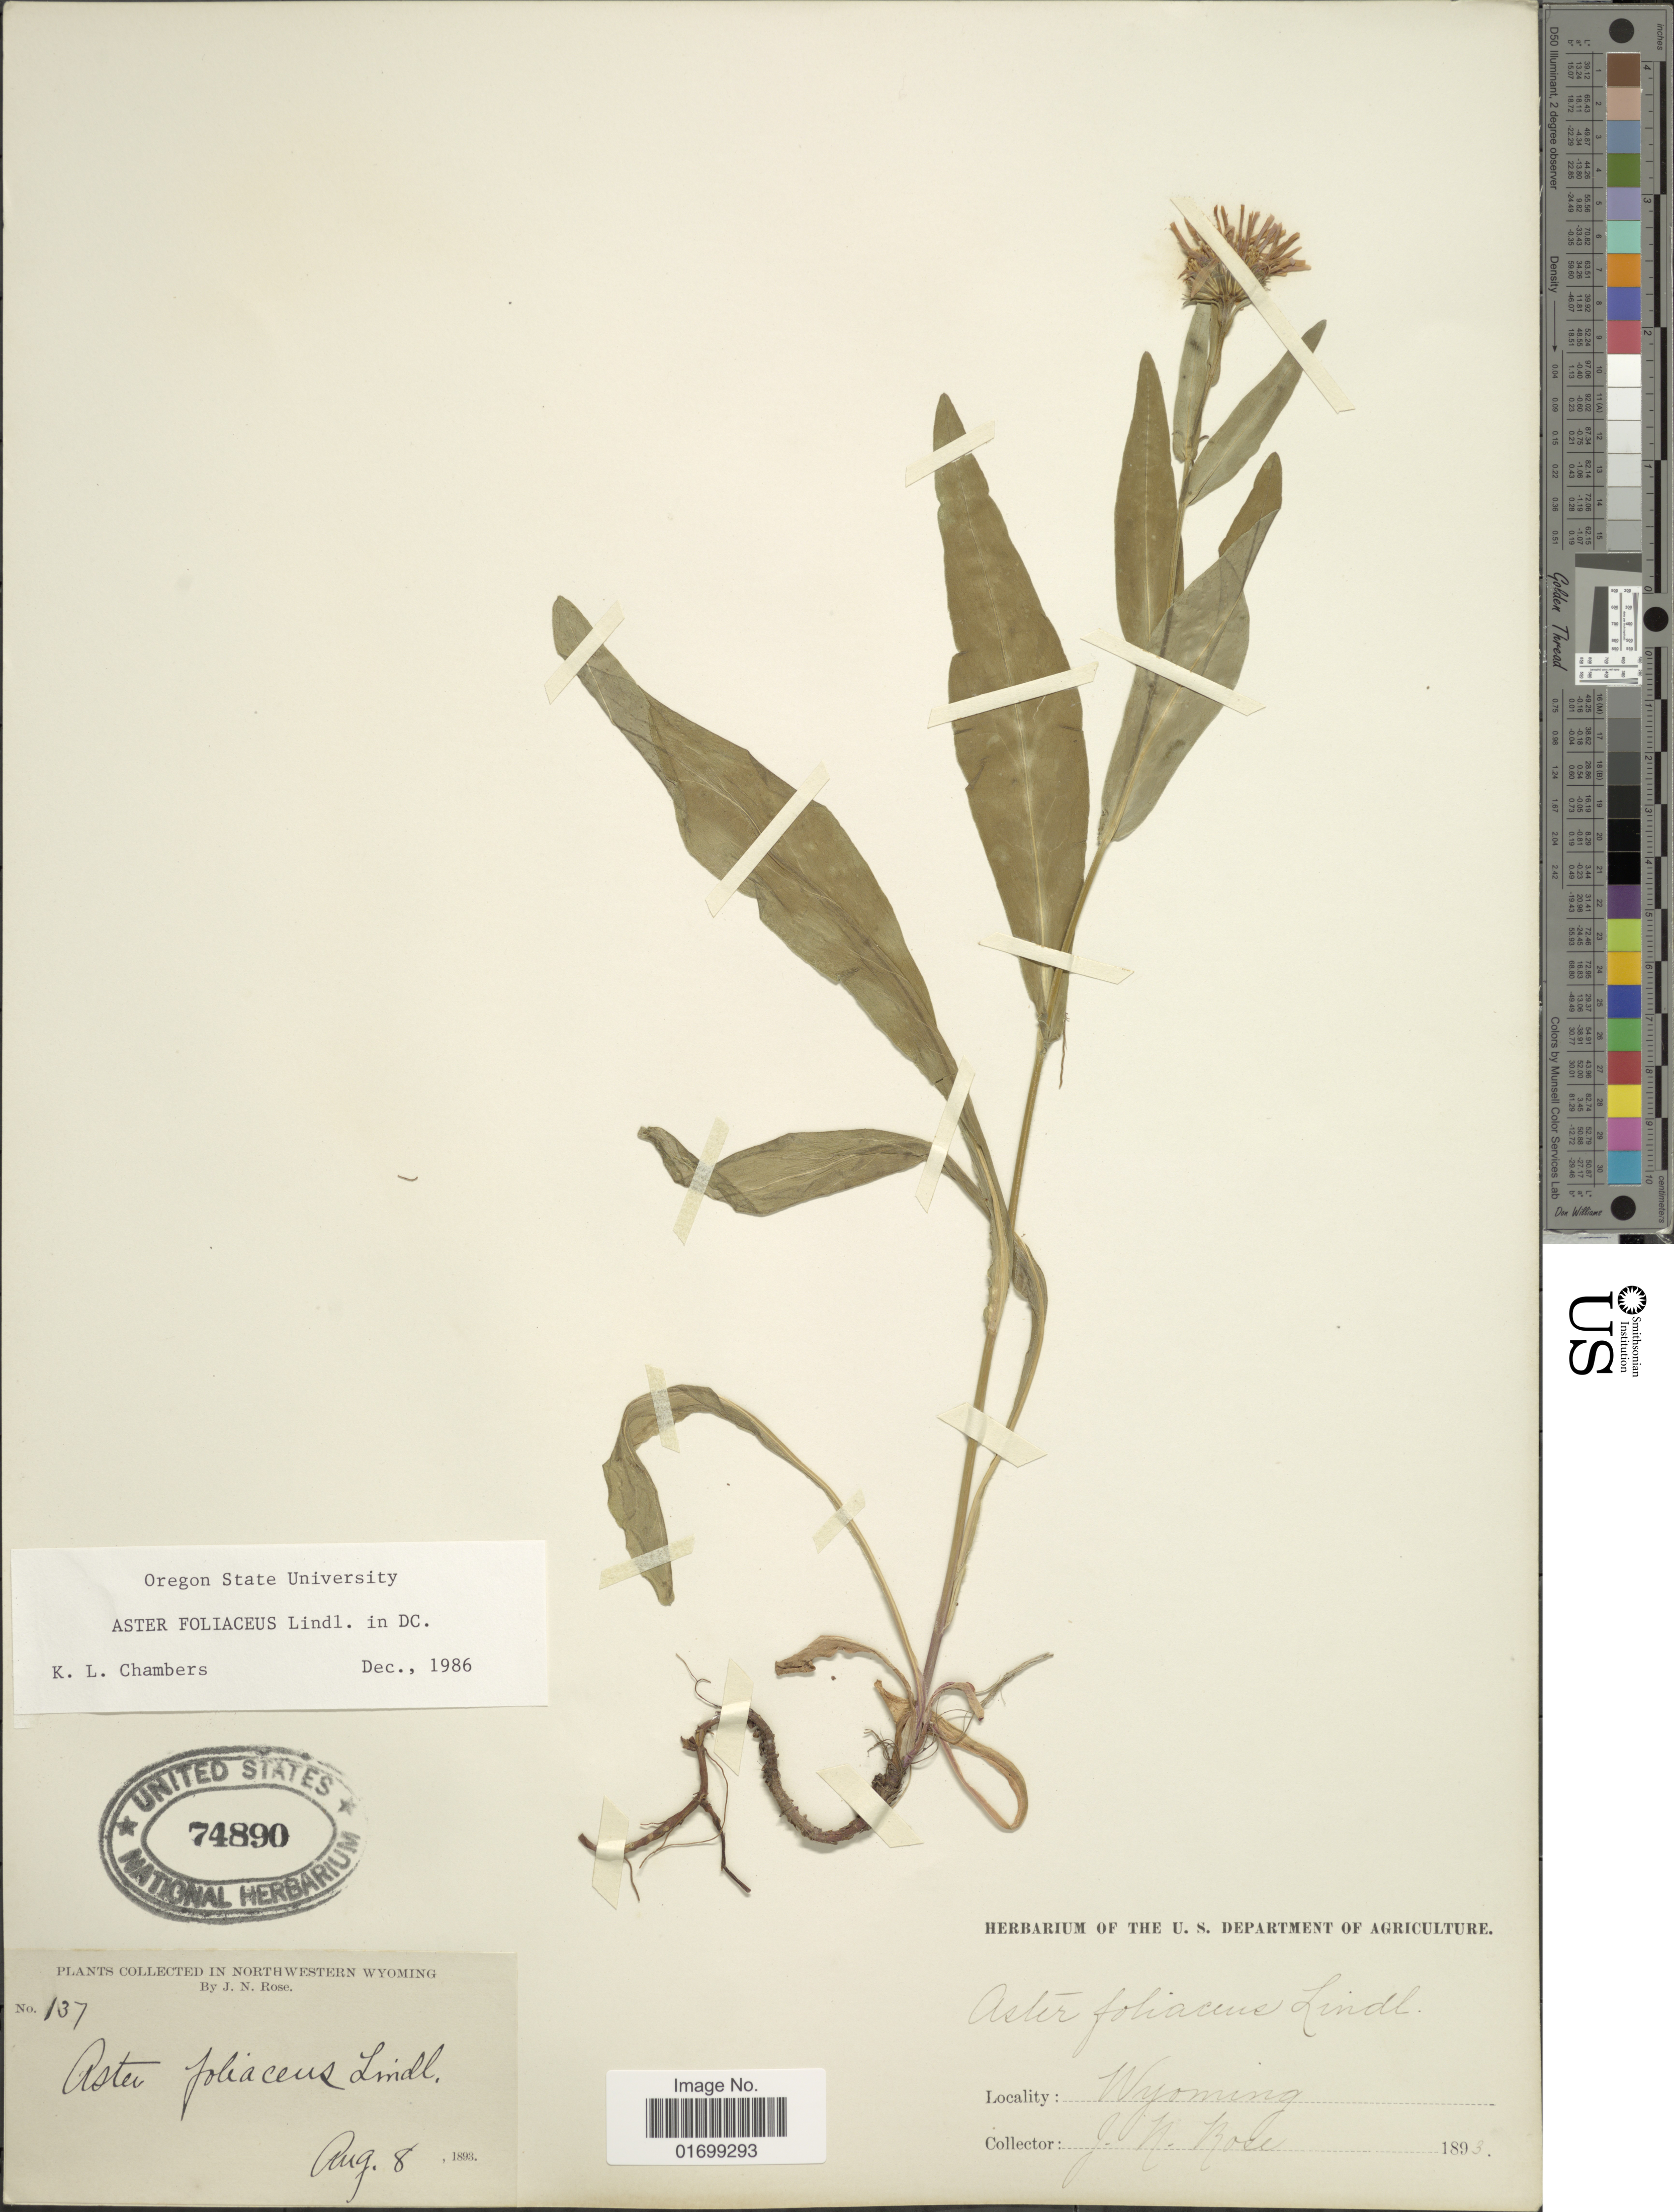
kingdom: Plantae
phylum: Tracheophyta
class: Magnoliopsida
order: Asterales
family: Asteraceae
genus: Symphyotrichum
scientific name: Symphyotrichum foliaceum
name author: (Lindl. ex DC.) G.L. Nesom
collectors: J. N. Rose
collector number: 137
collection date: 1893-08-08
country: United States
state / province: Wyoming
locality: Northwestern Wyoming.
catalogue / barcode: US 74890